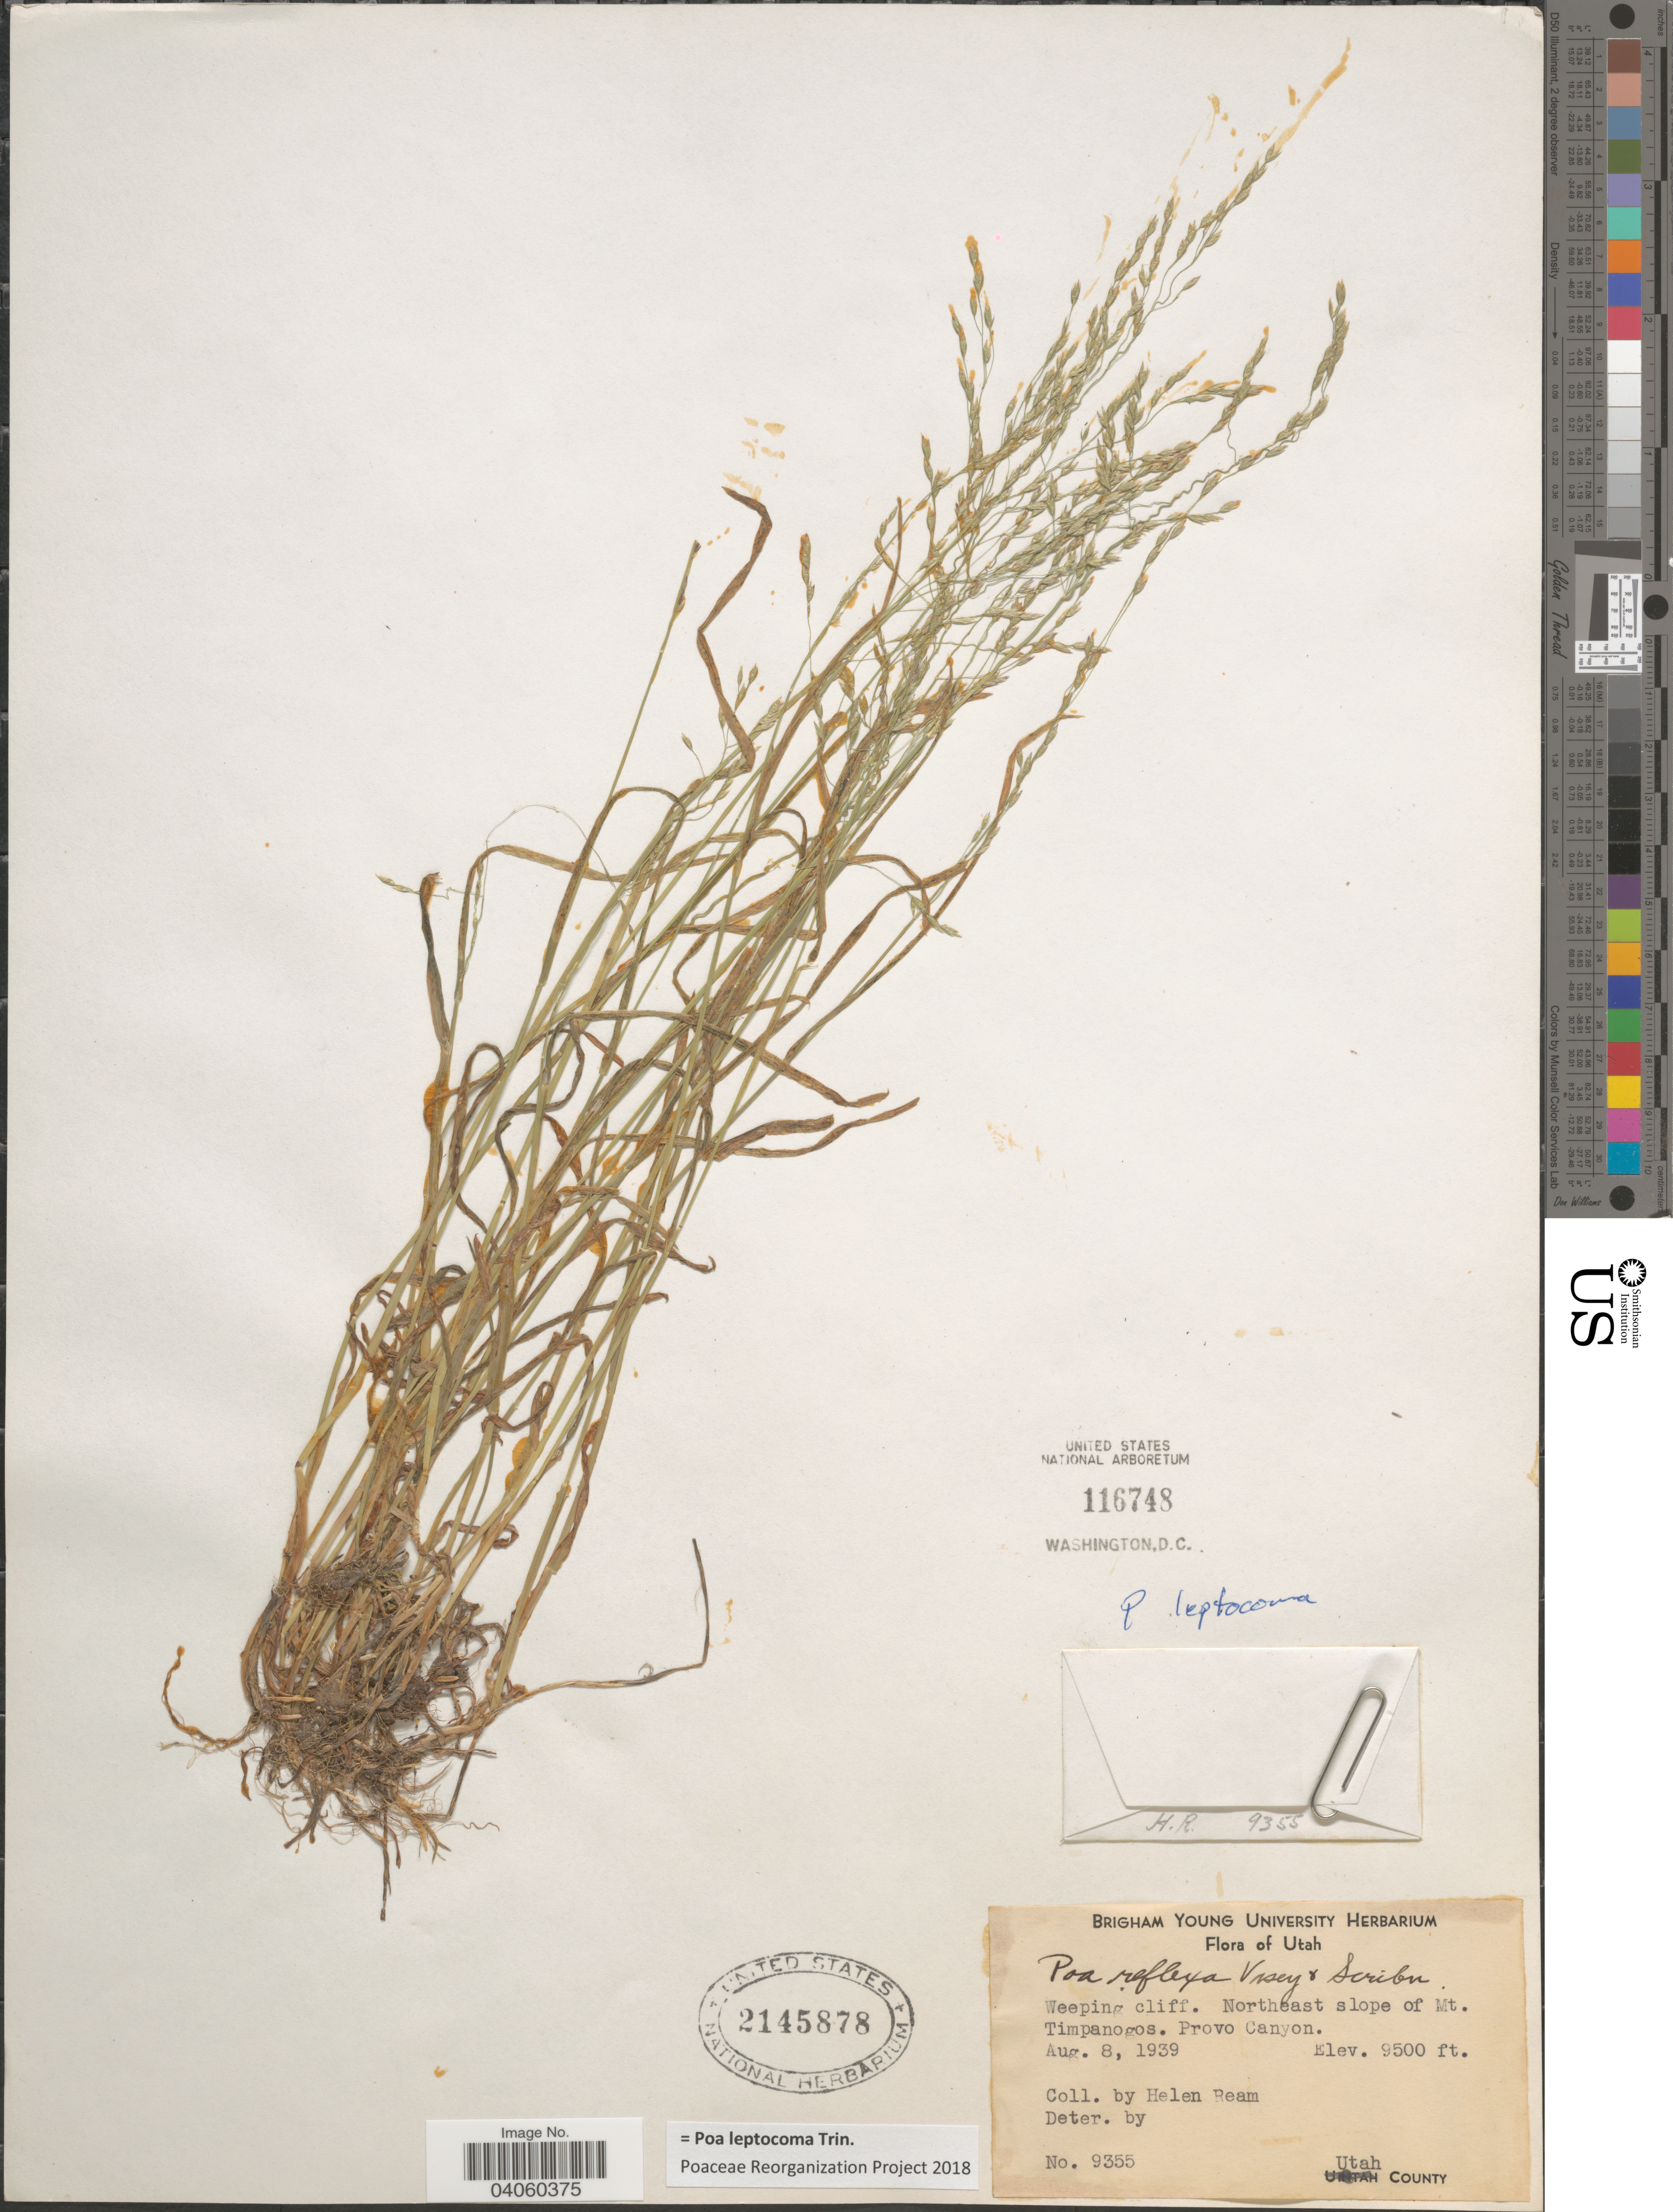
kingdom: Plantae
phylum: Tracheophyta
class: Liliopsida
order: Poales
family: Poaceae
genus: Poa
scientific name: Poa leptocoma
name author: Trin.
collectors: H. Ream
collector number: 9355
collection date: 1939-08-08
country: United States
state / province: Utah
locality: Northeast slope of Mt. Timpanogos. Provo Canyon. Utah County.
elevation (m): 2896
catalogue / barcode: US 2145878